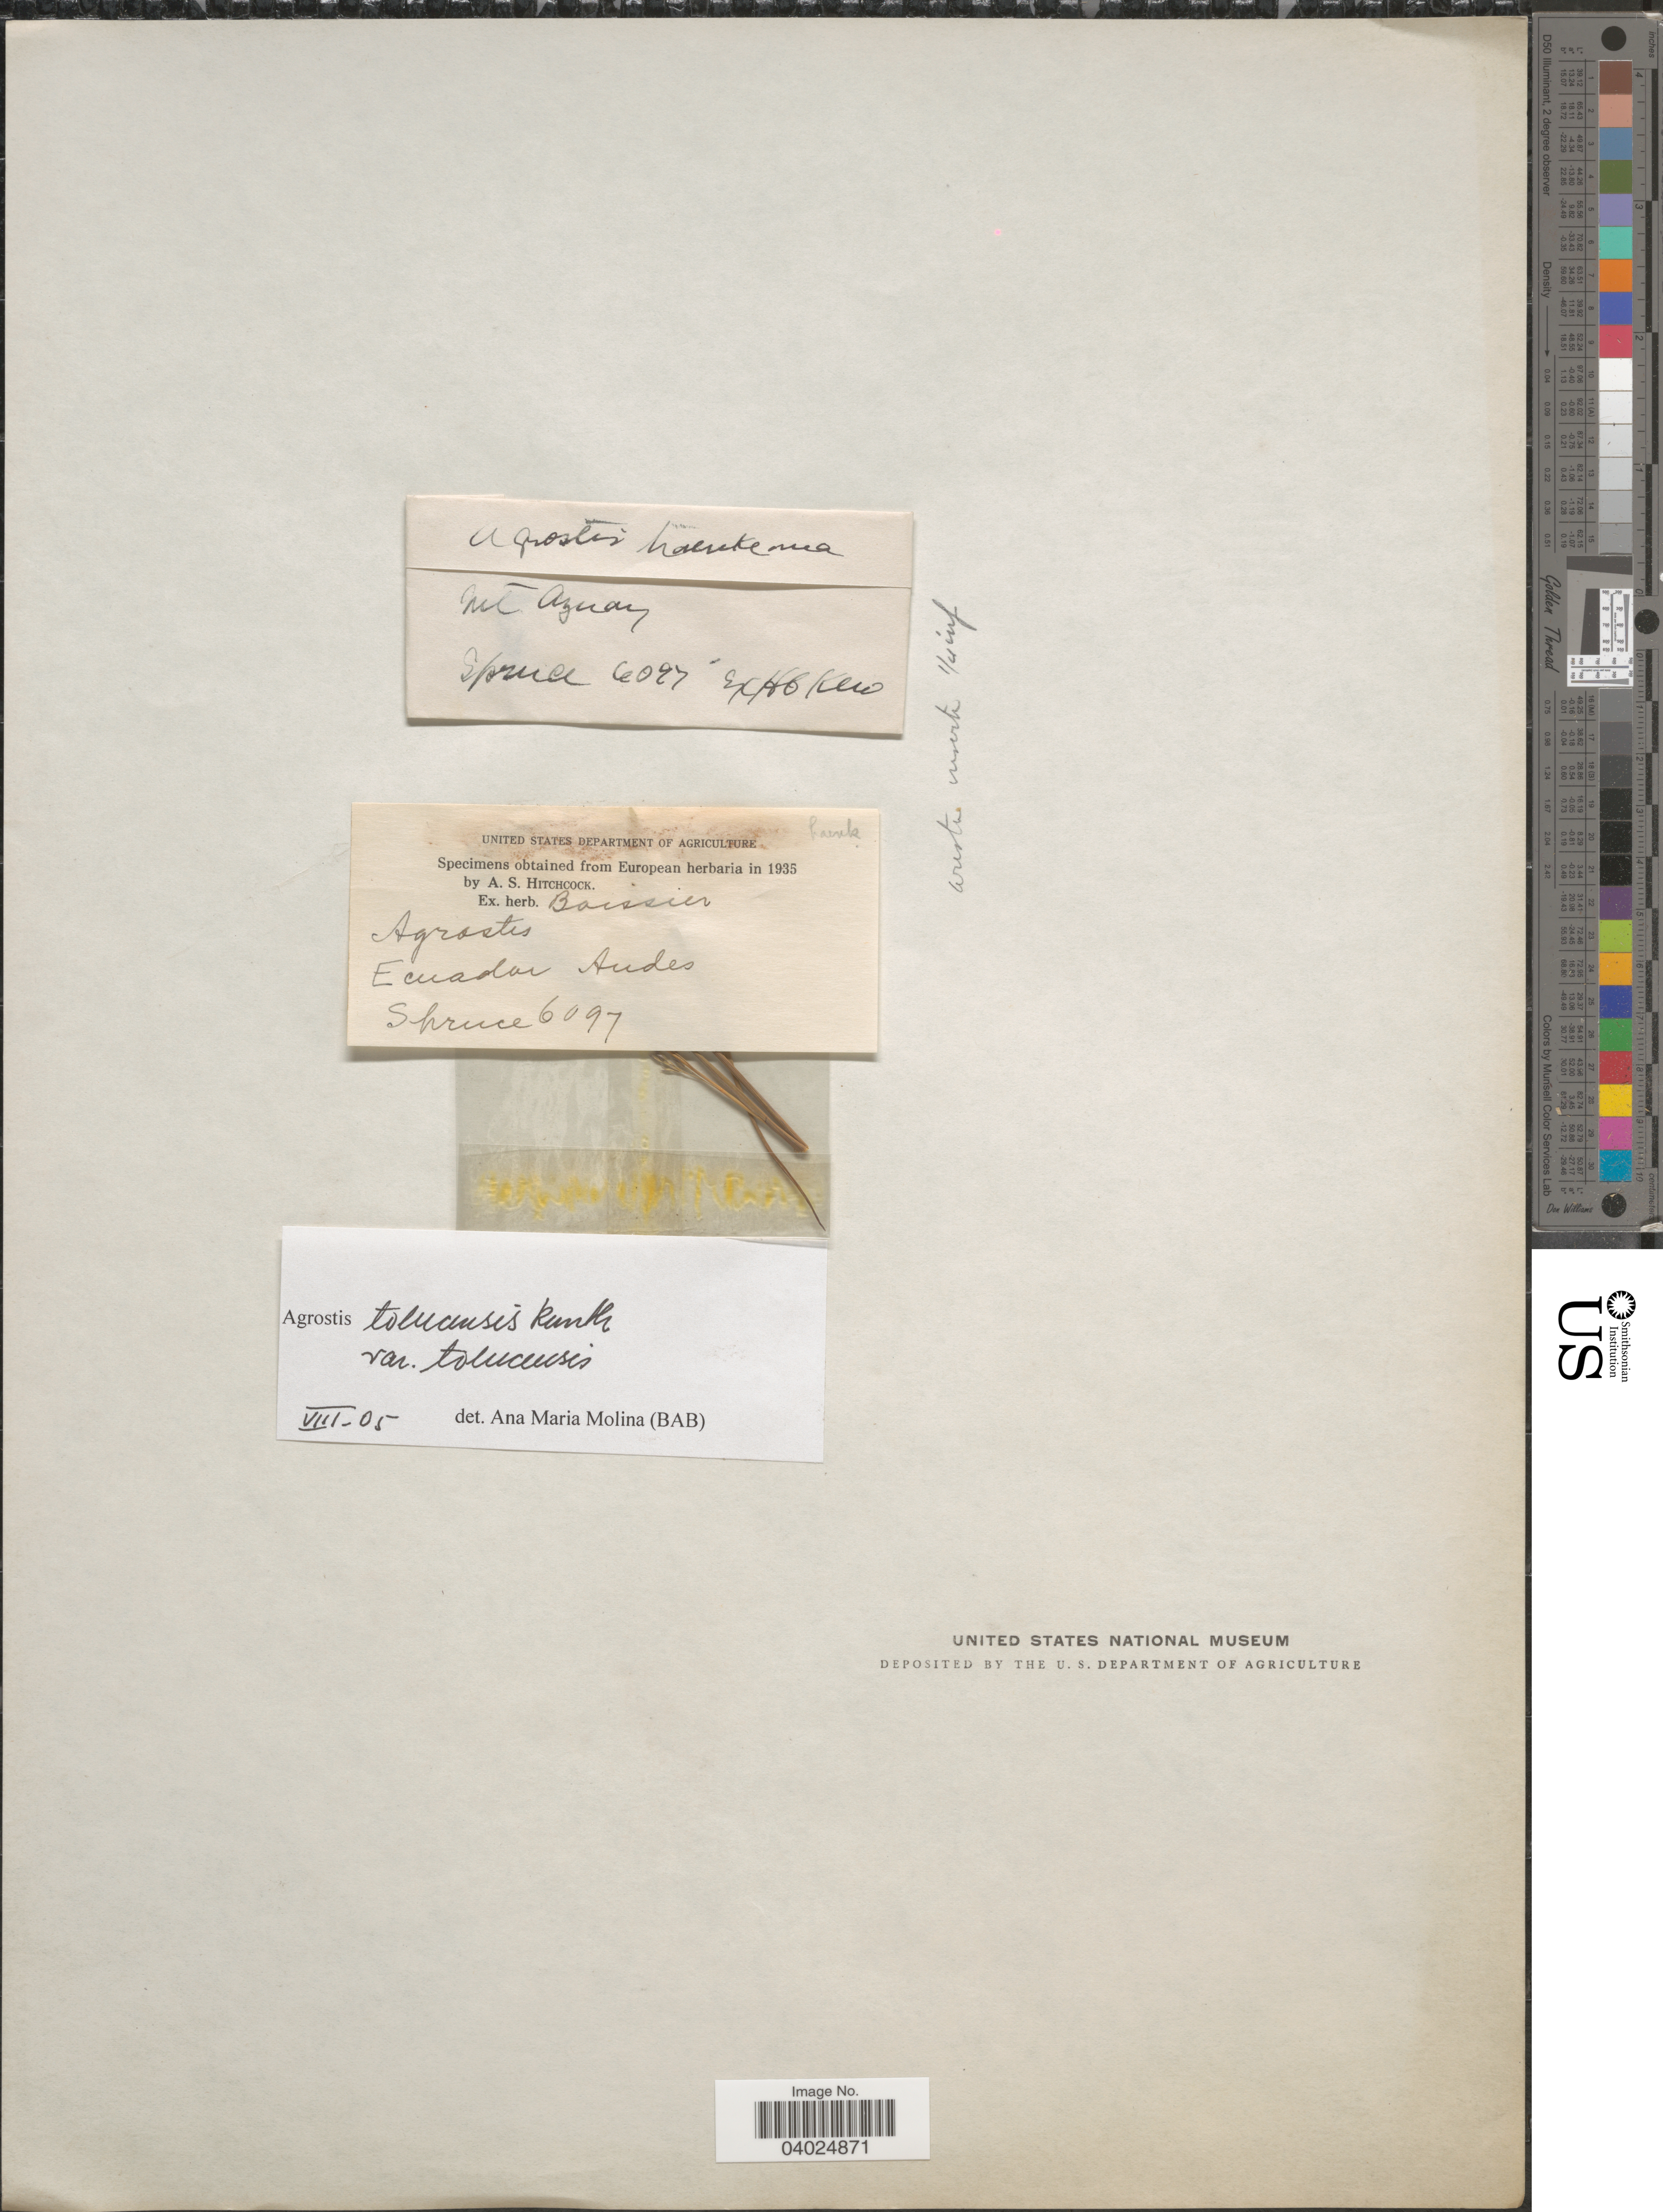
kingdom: Plantae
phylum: Tracheophyta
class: Liliopsida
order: Poales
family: Poaceae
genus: Agrostis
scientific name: Agrostis tolucensis Kunth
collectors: -. Spruce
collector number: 6097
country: Ecuador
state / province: Azuay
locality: Mt. Azuay. Andes.